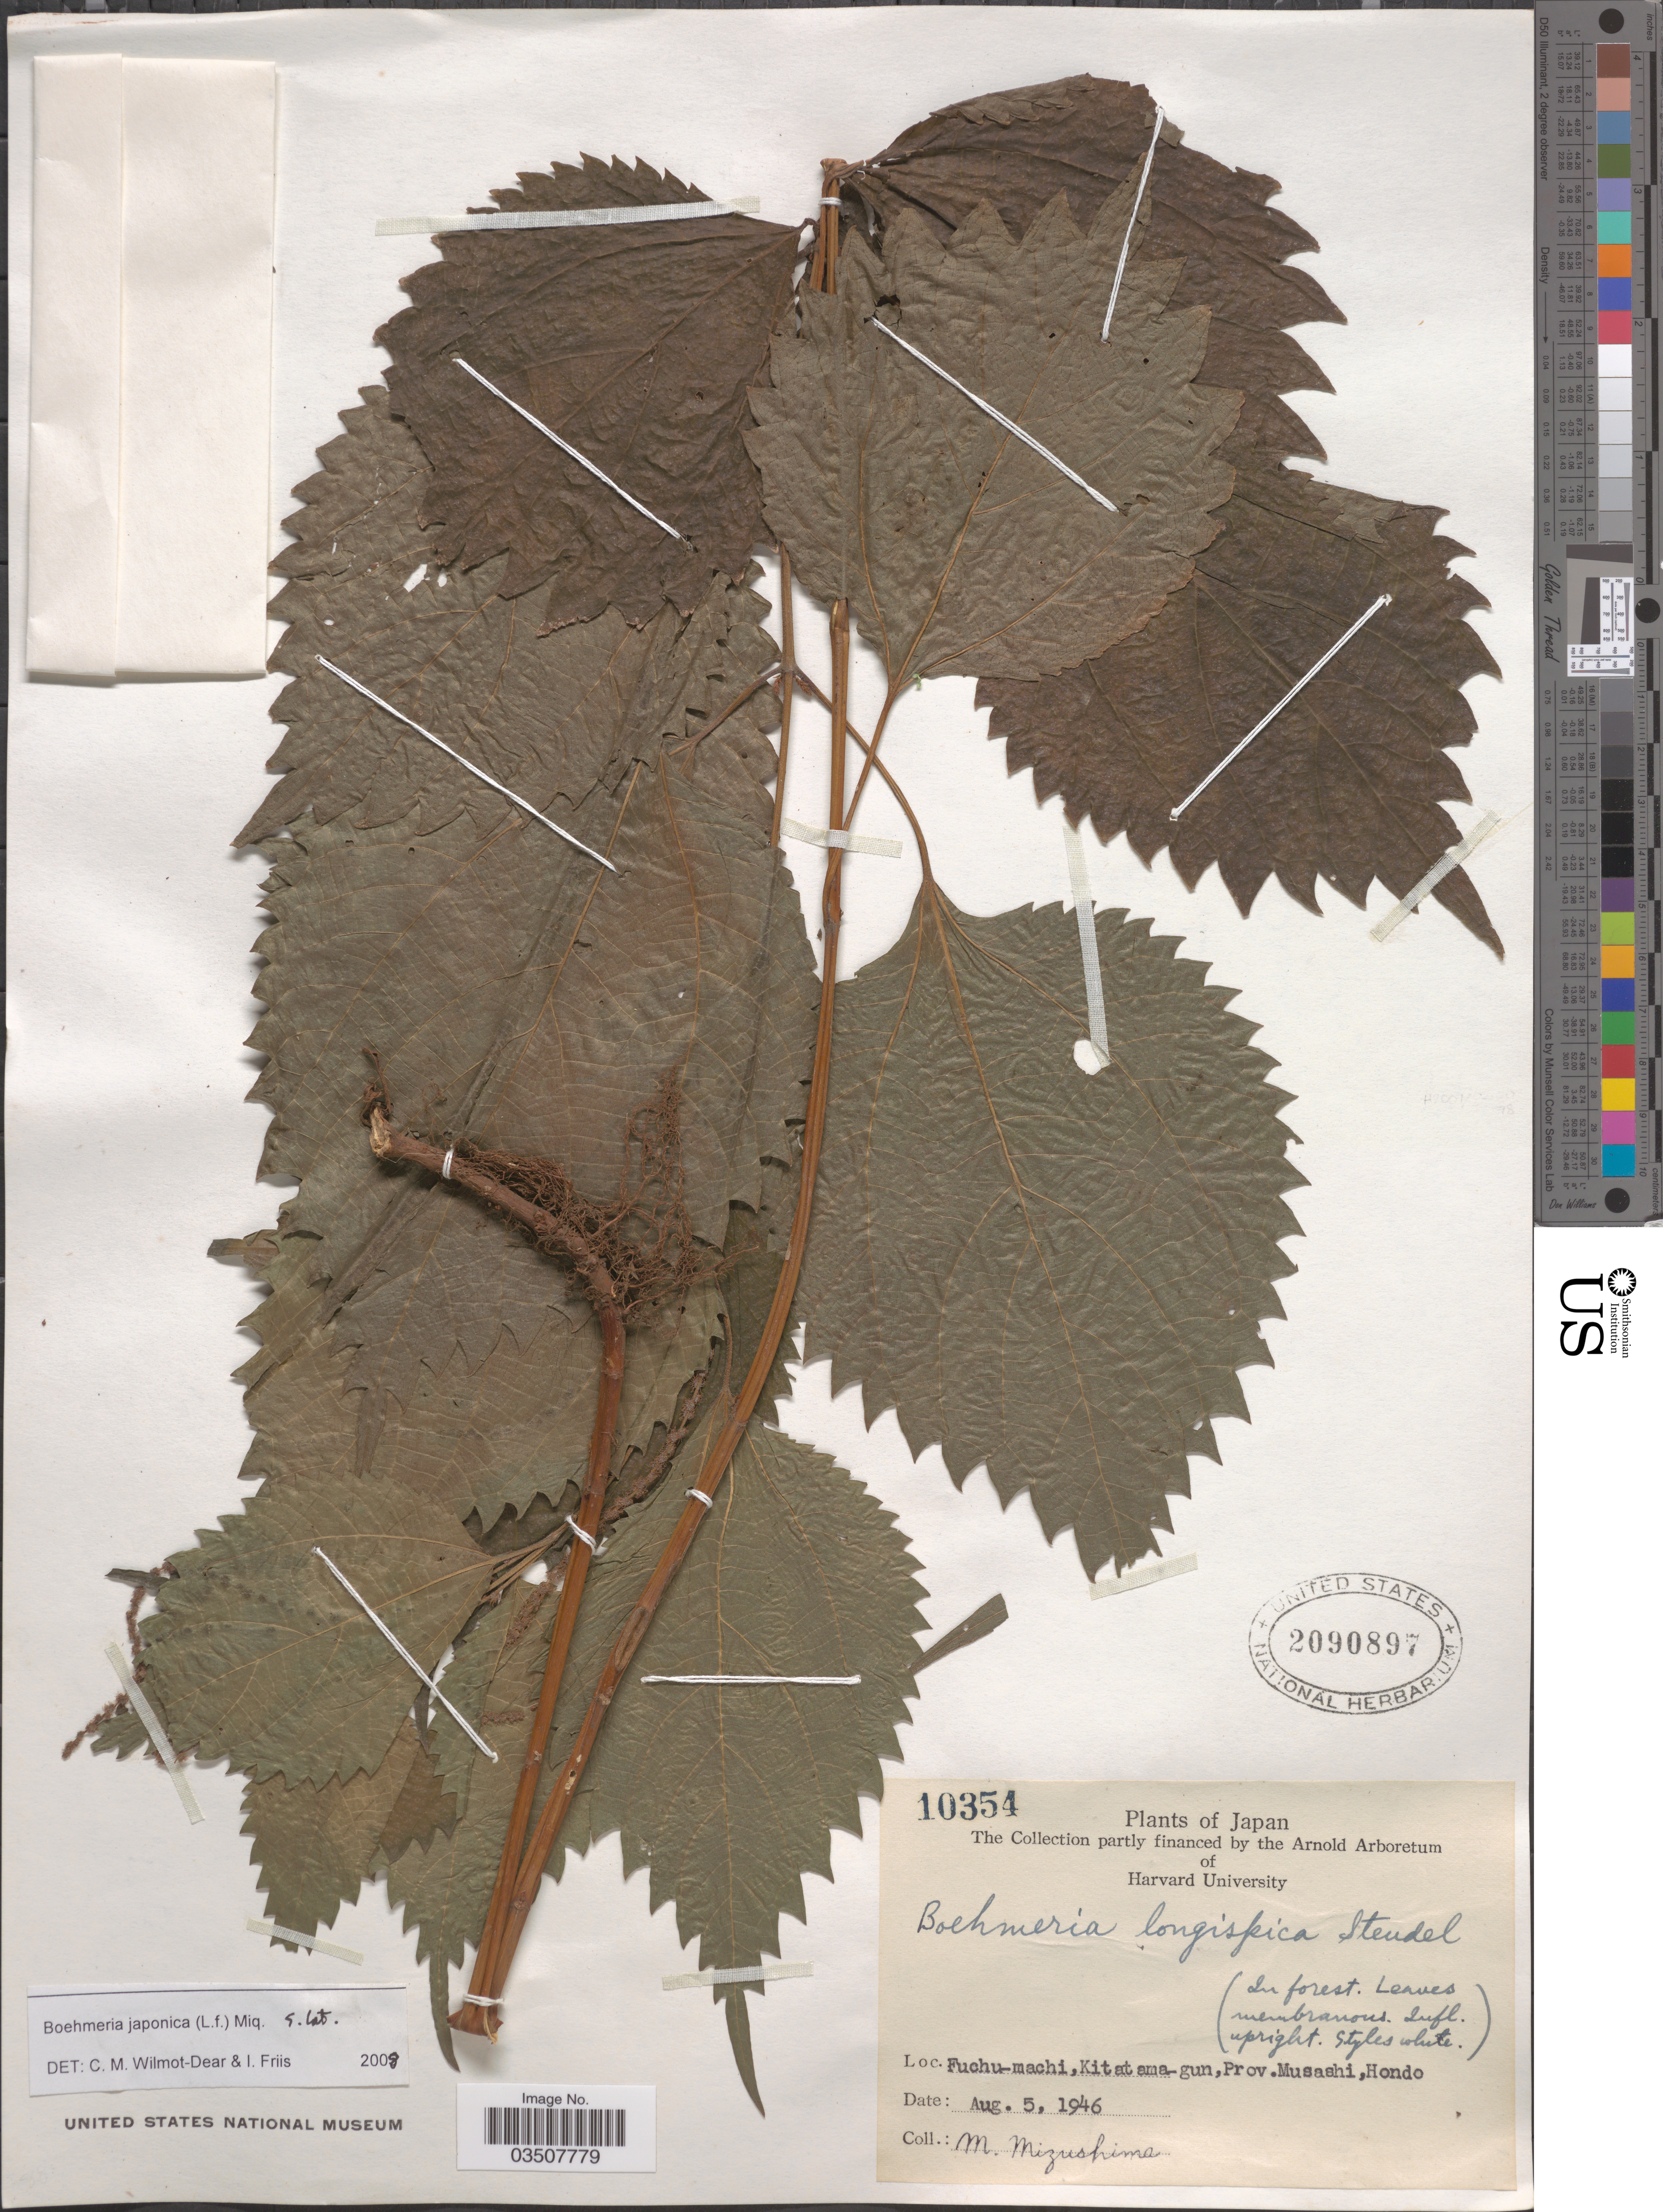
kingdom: Plantae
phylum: Tracheophyta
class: Magnoliopsida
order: Rosales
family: Urticaceae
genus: Boehmeria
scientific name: Boehmeria japonica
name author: (L. f.) Miq.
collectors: M. Mizushima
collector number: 10354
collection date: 1946-08-05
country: Japan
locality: Fuchu-machi, Kitatama-gun, Prov. Musashi, Hondo.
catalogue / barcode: US 2090897